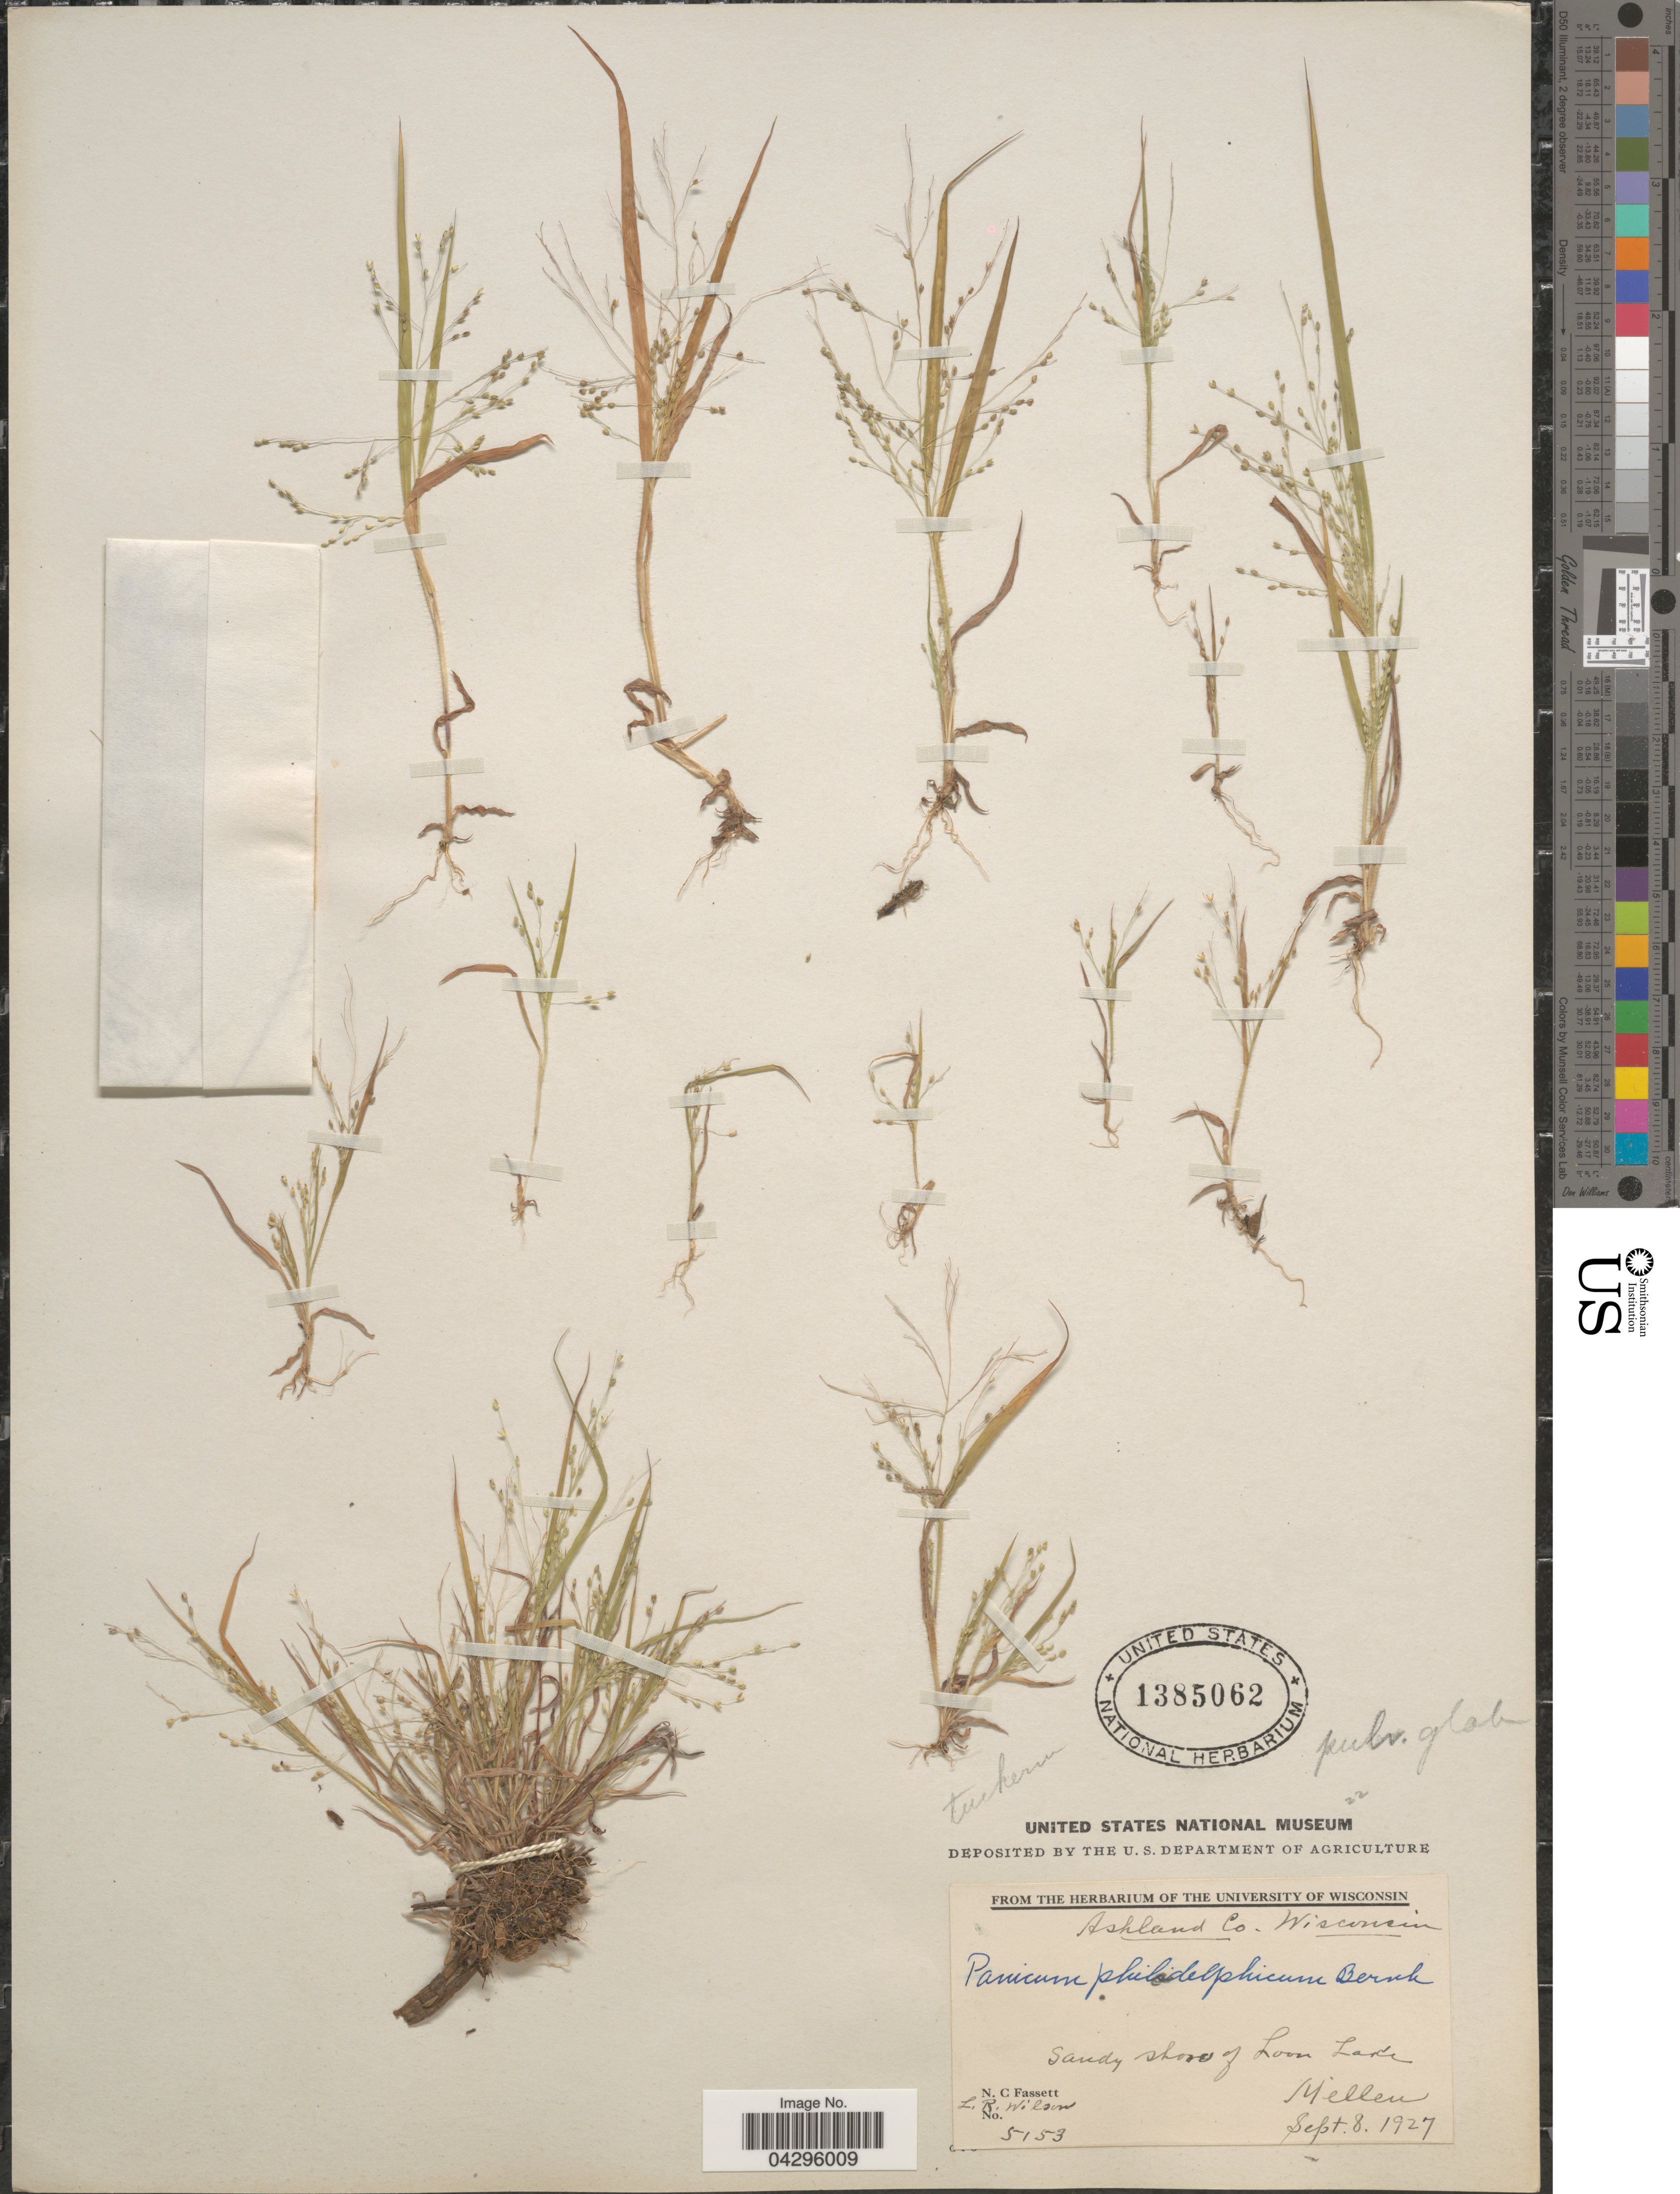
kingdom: Plantae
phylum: Tracheophyta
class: Liliopsida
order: Poales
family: Poaceae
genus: Panicum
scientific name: Panicum philadelphicum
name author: Bernh. ex Trin.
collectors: N. C. Fassett & L. Wilson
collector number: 5153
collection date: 1927-09-08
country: United States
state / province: Wisconsin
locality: Ashland Co. Sandy shore of Loon Lake. Mellen.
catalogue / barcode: US 1385062